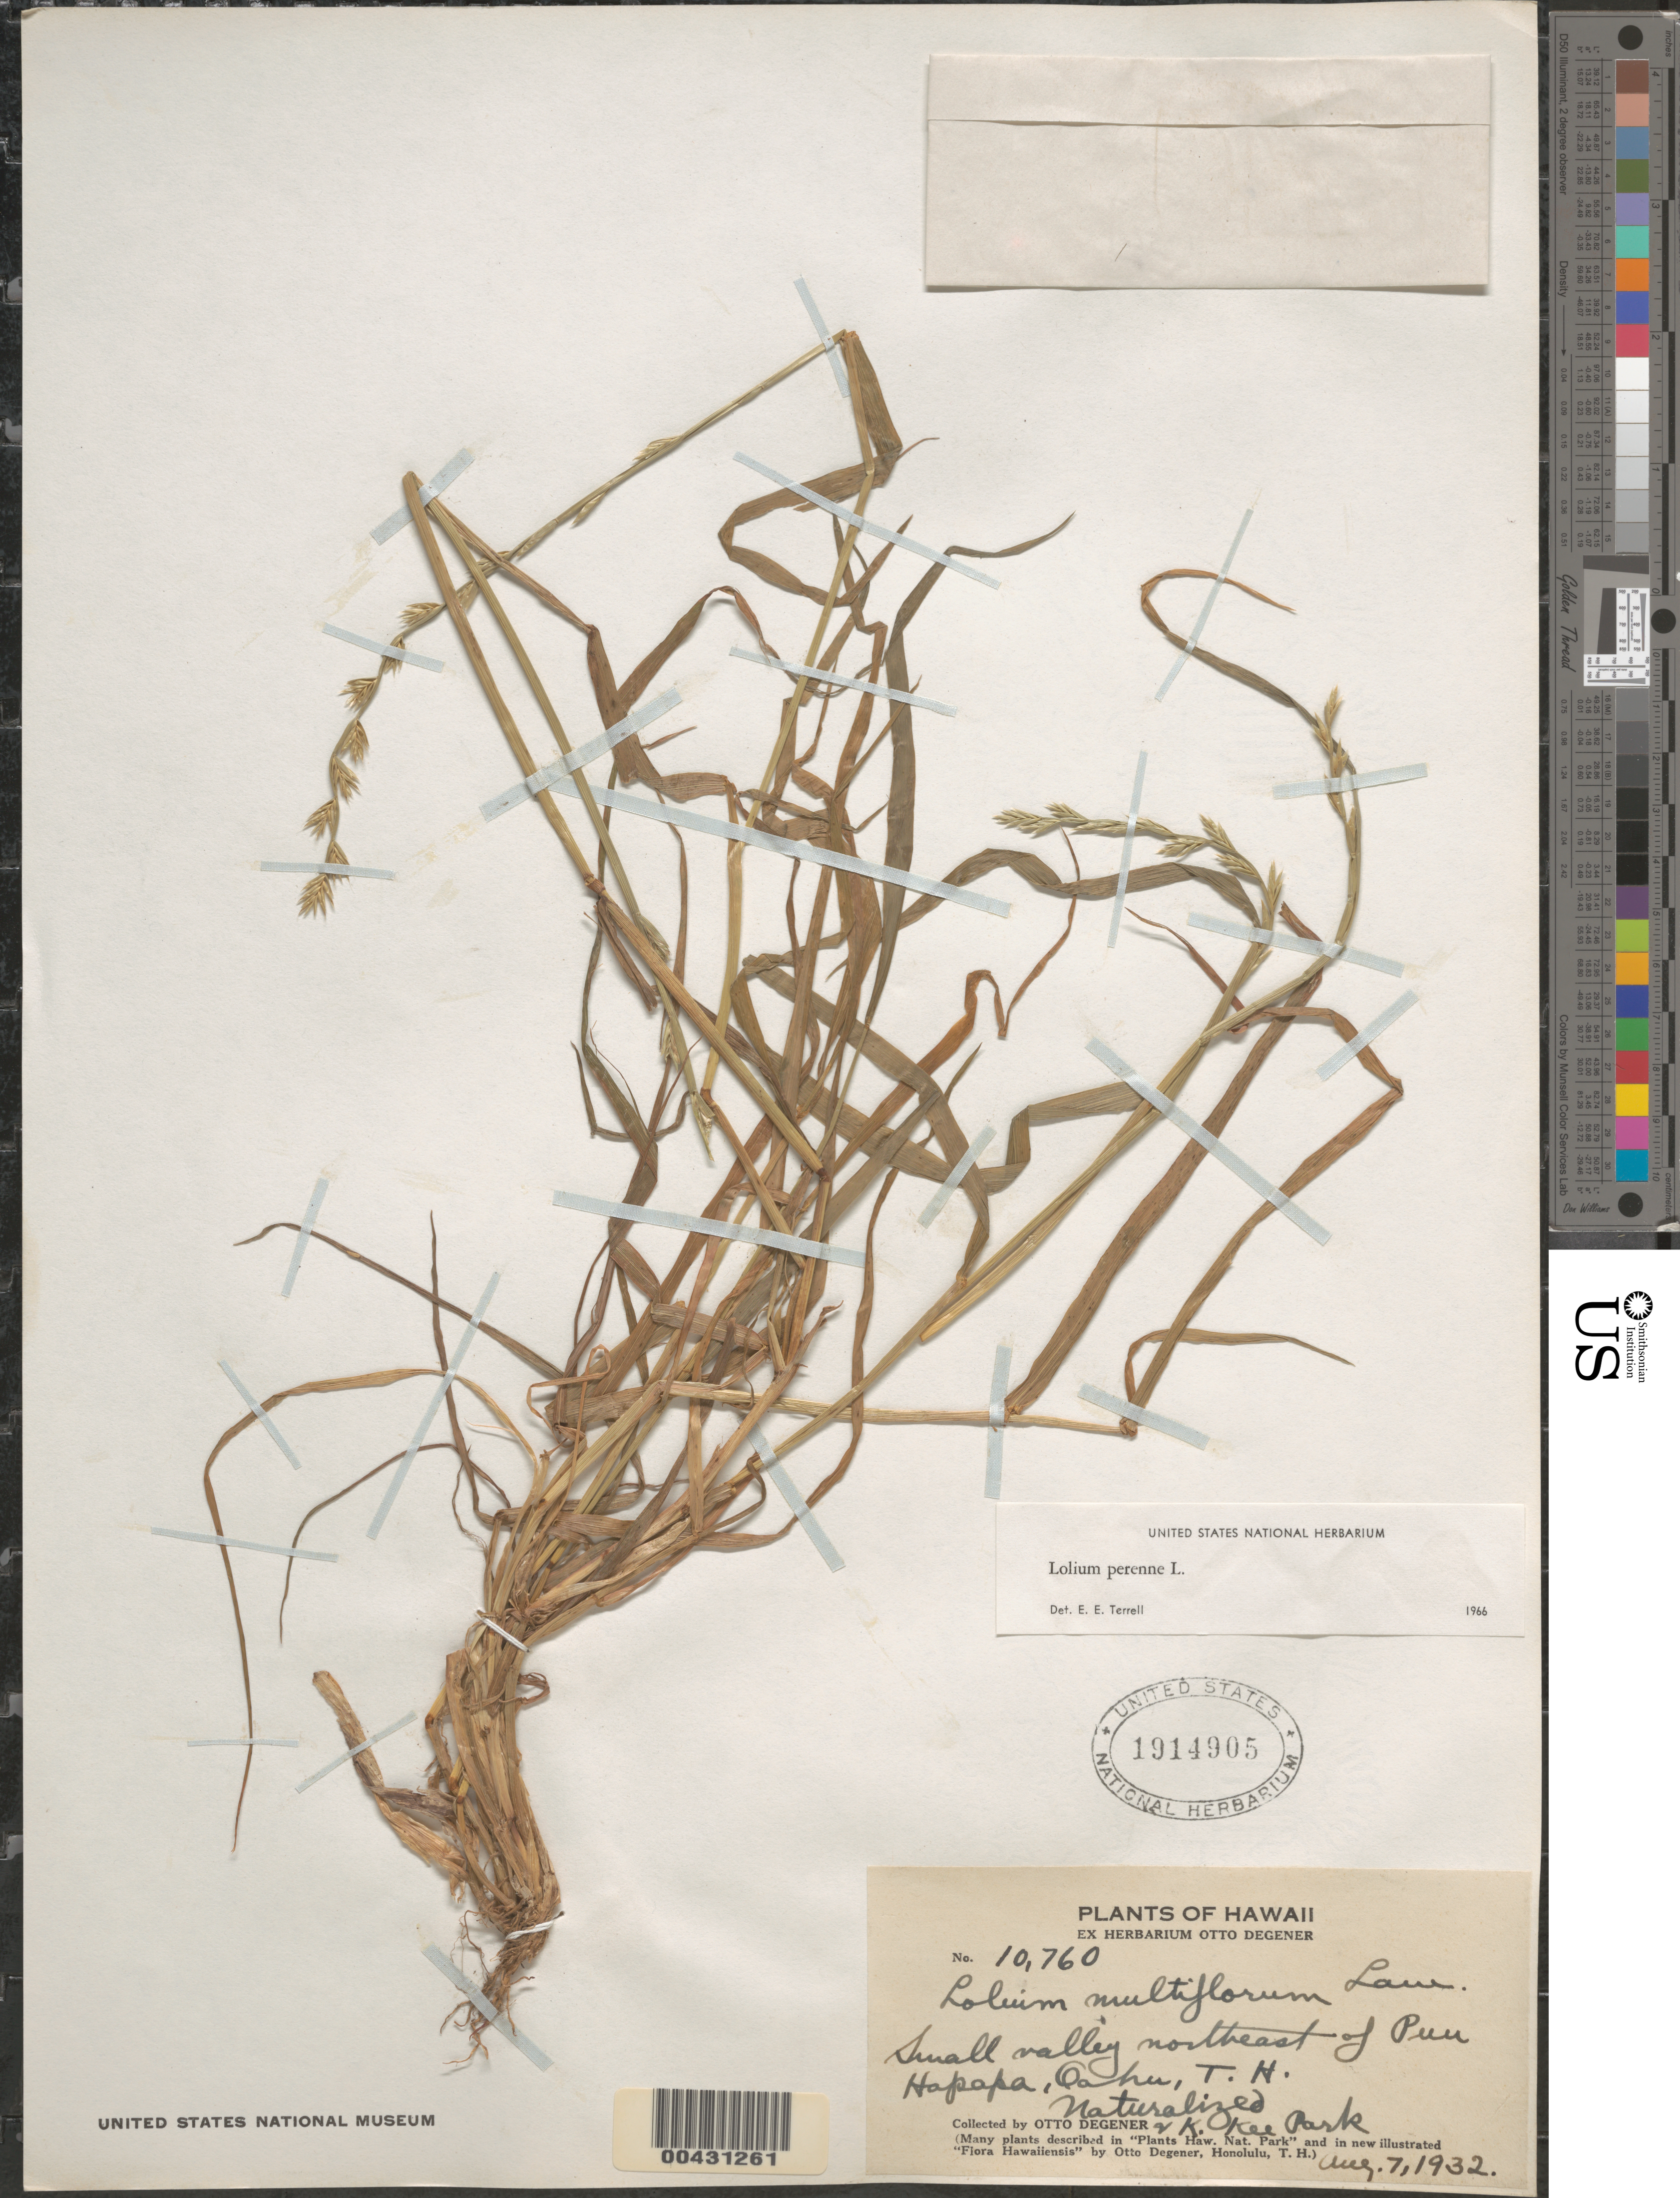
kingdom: Plantae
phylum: Tracheophyta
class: Liliopsida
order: Poales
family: Poaceae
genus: Lolium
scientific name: Lolium perenne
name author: L.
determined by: Terrell, E. E.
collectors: O. Degener & K. Park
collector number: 10760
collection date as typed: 7 Aug 1932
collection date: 1932-08-07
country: United States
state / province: Hawaii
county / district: Honolulu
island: Oahu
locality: Small valley NE of Puu Hapapa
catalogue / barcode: US 1914905